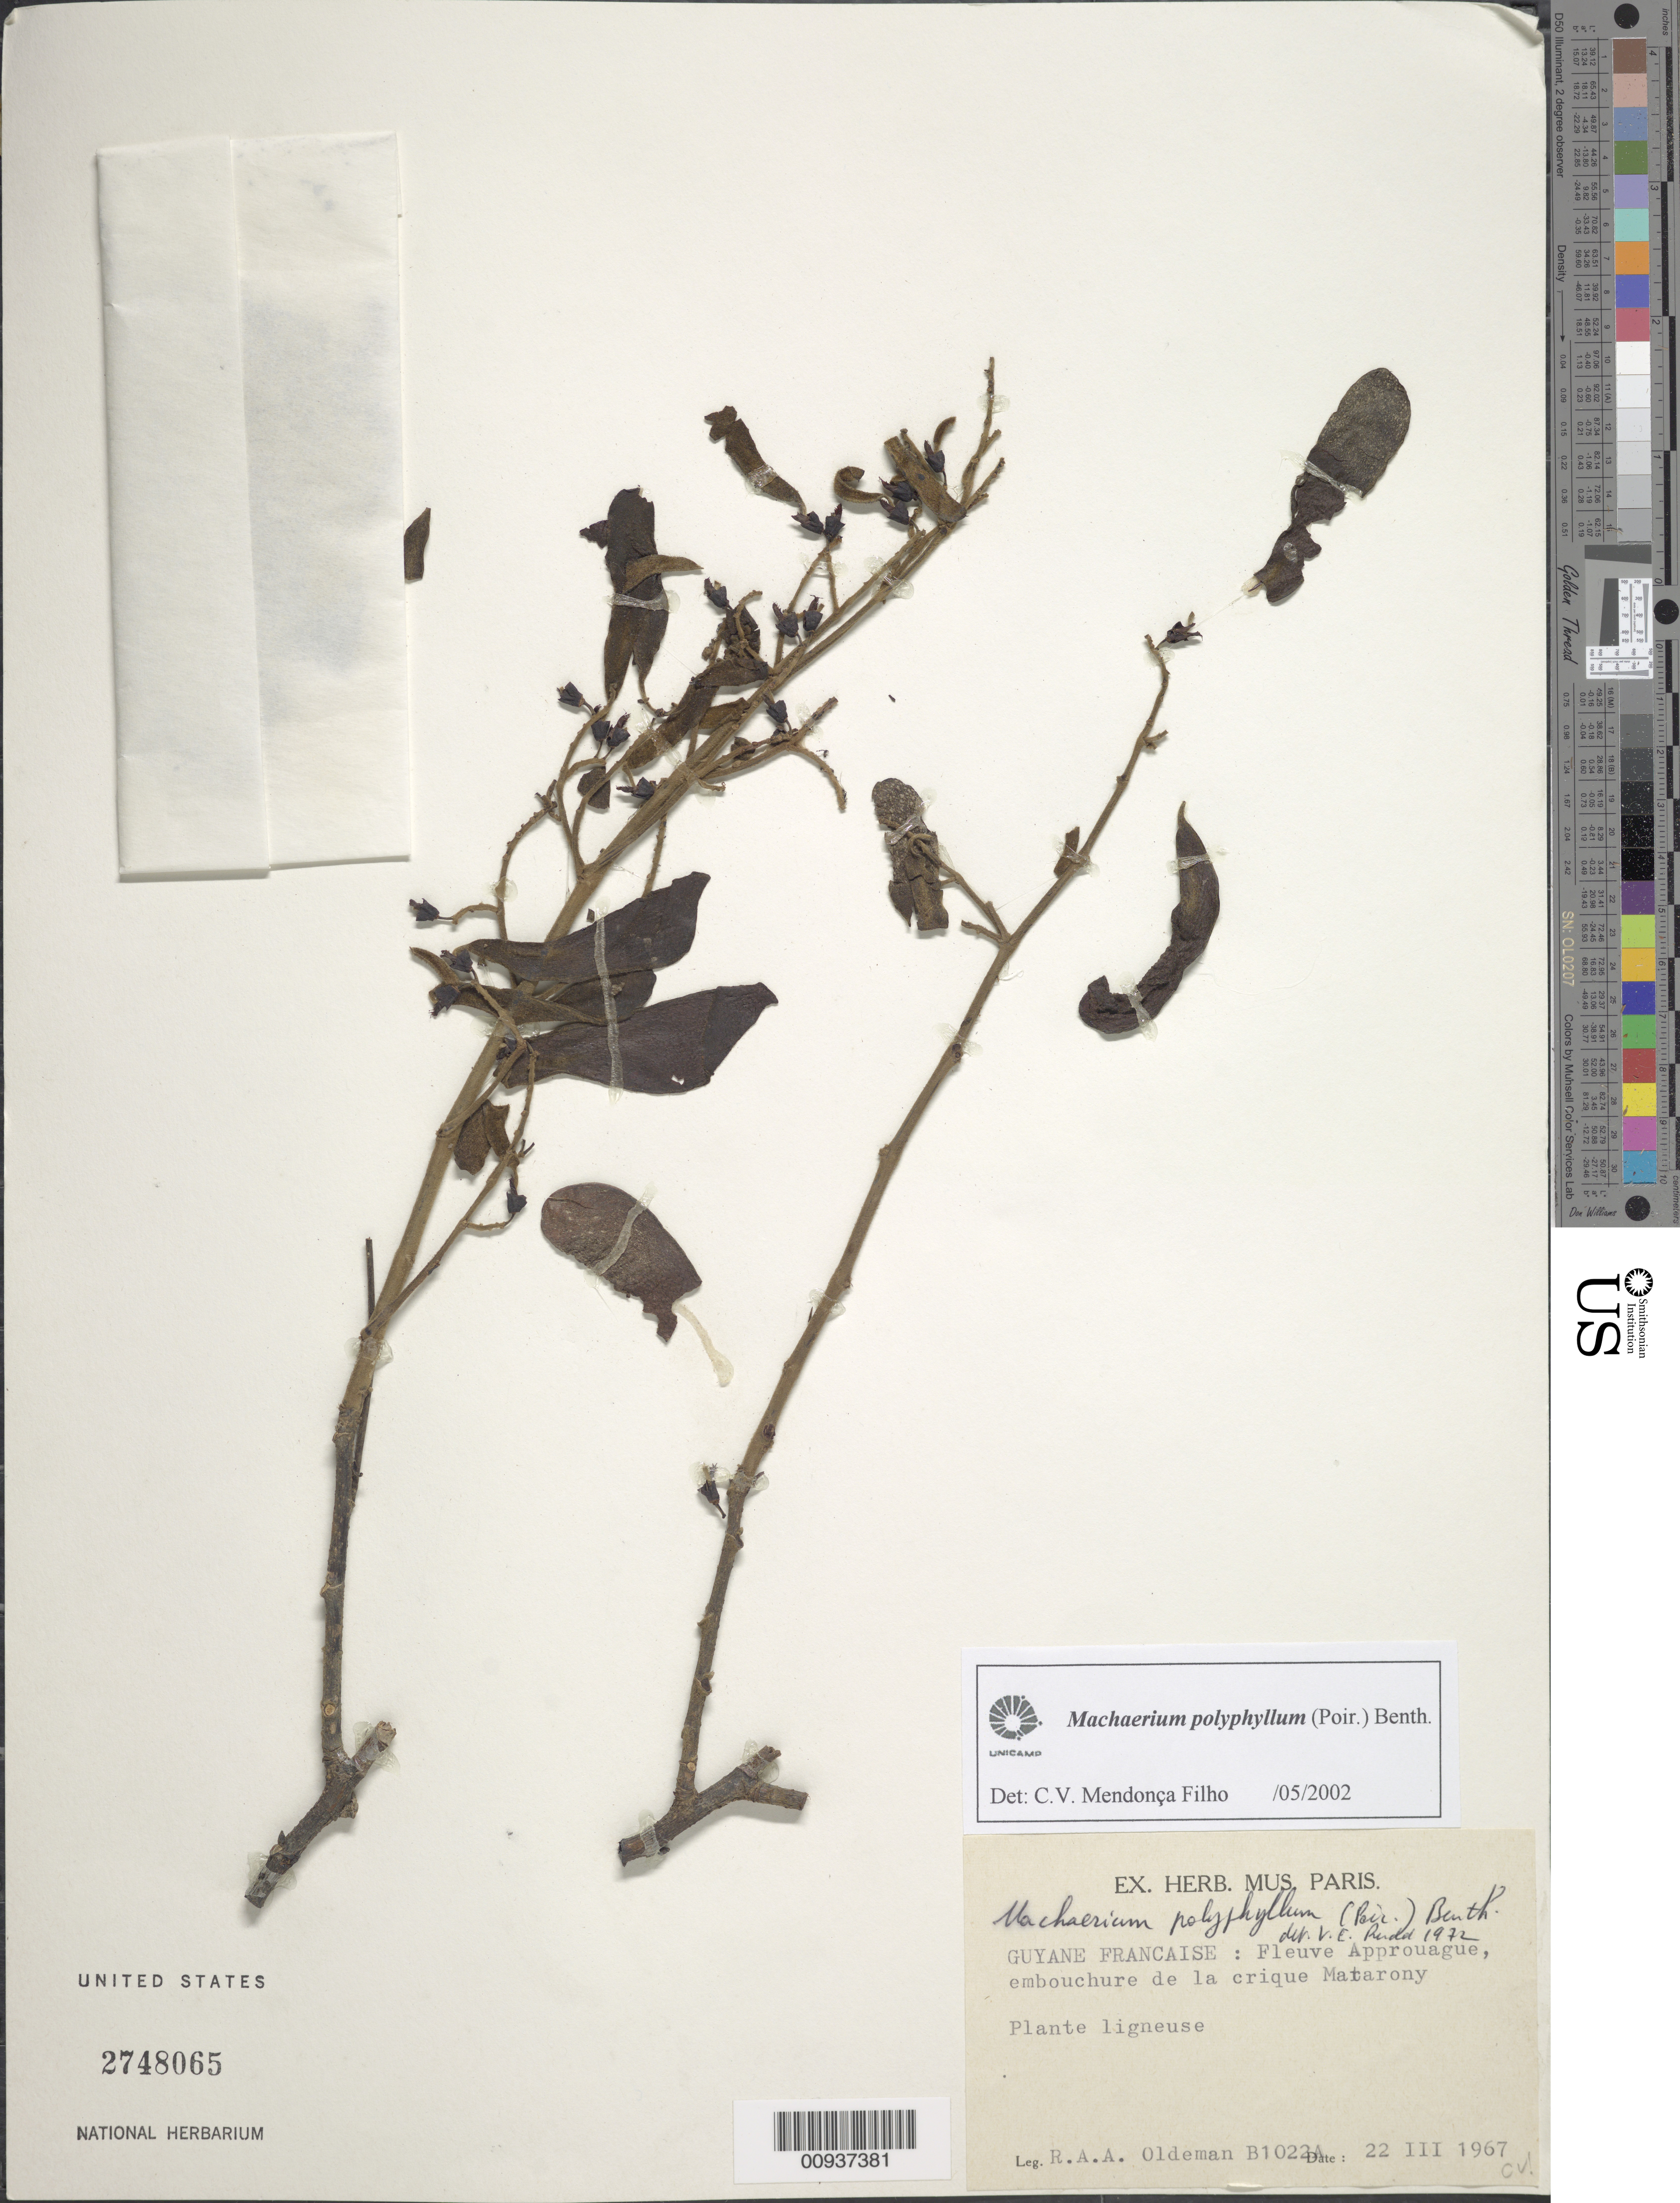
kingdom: Plantae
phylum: Tracheophyta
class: Magnoliopsida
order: Fabales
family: Fabaceae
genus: Machaerium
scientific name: Machaerium polyphyllum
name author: (Poir.) Benth.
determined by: Mendonça Filho, C. V.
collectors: R. Oldeman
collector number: B 1022 A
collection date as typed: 22-Mar-67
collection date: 1967-03-22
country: French Guiana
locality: Approuague R., embouchure de la crique Matarony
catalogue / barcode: US 2748065